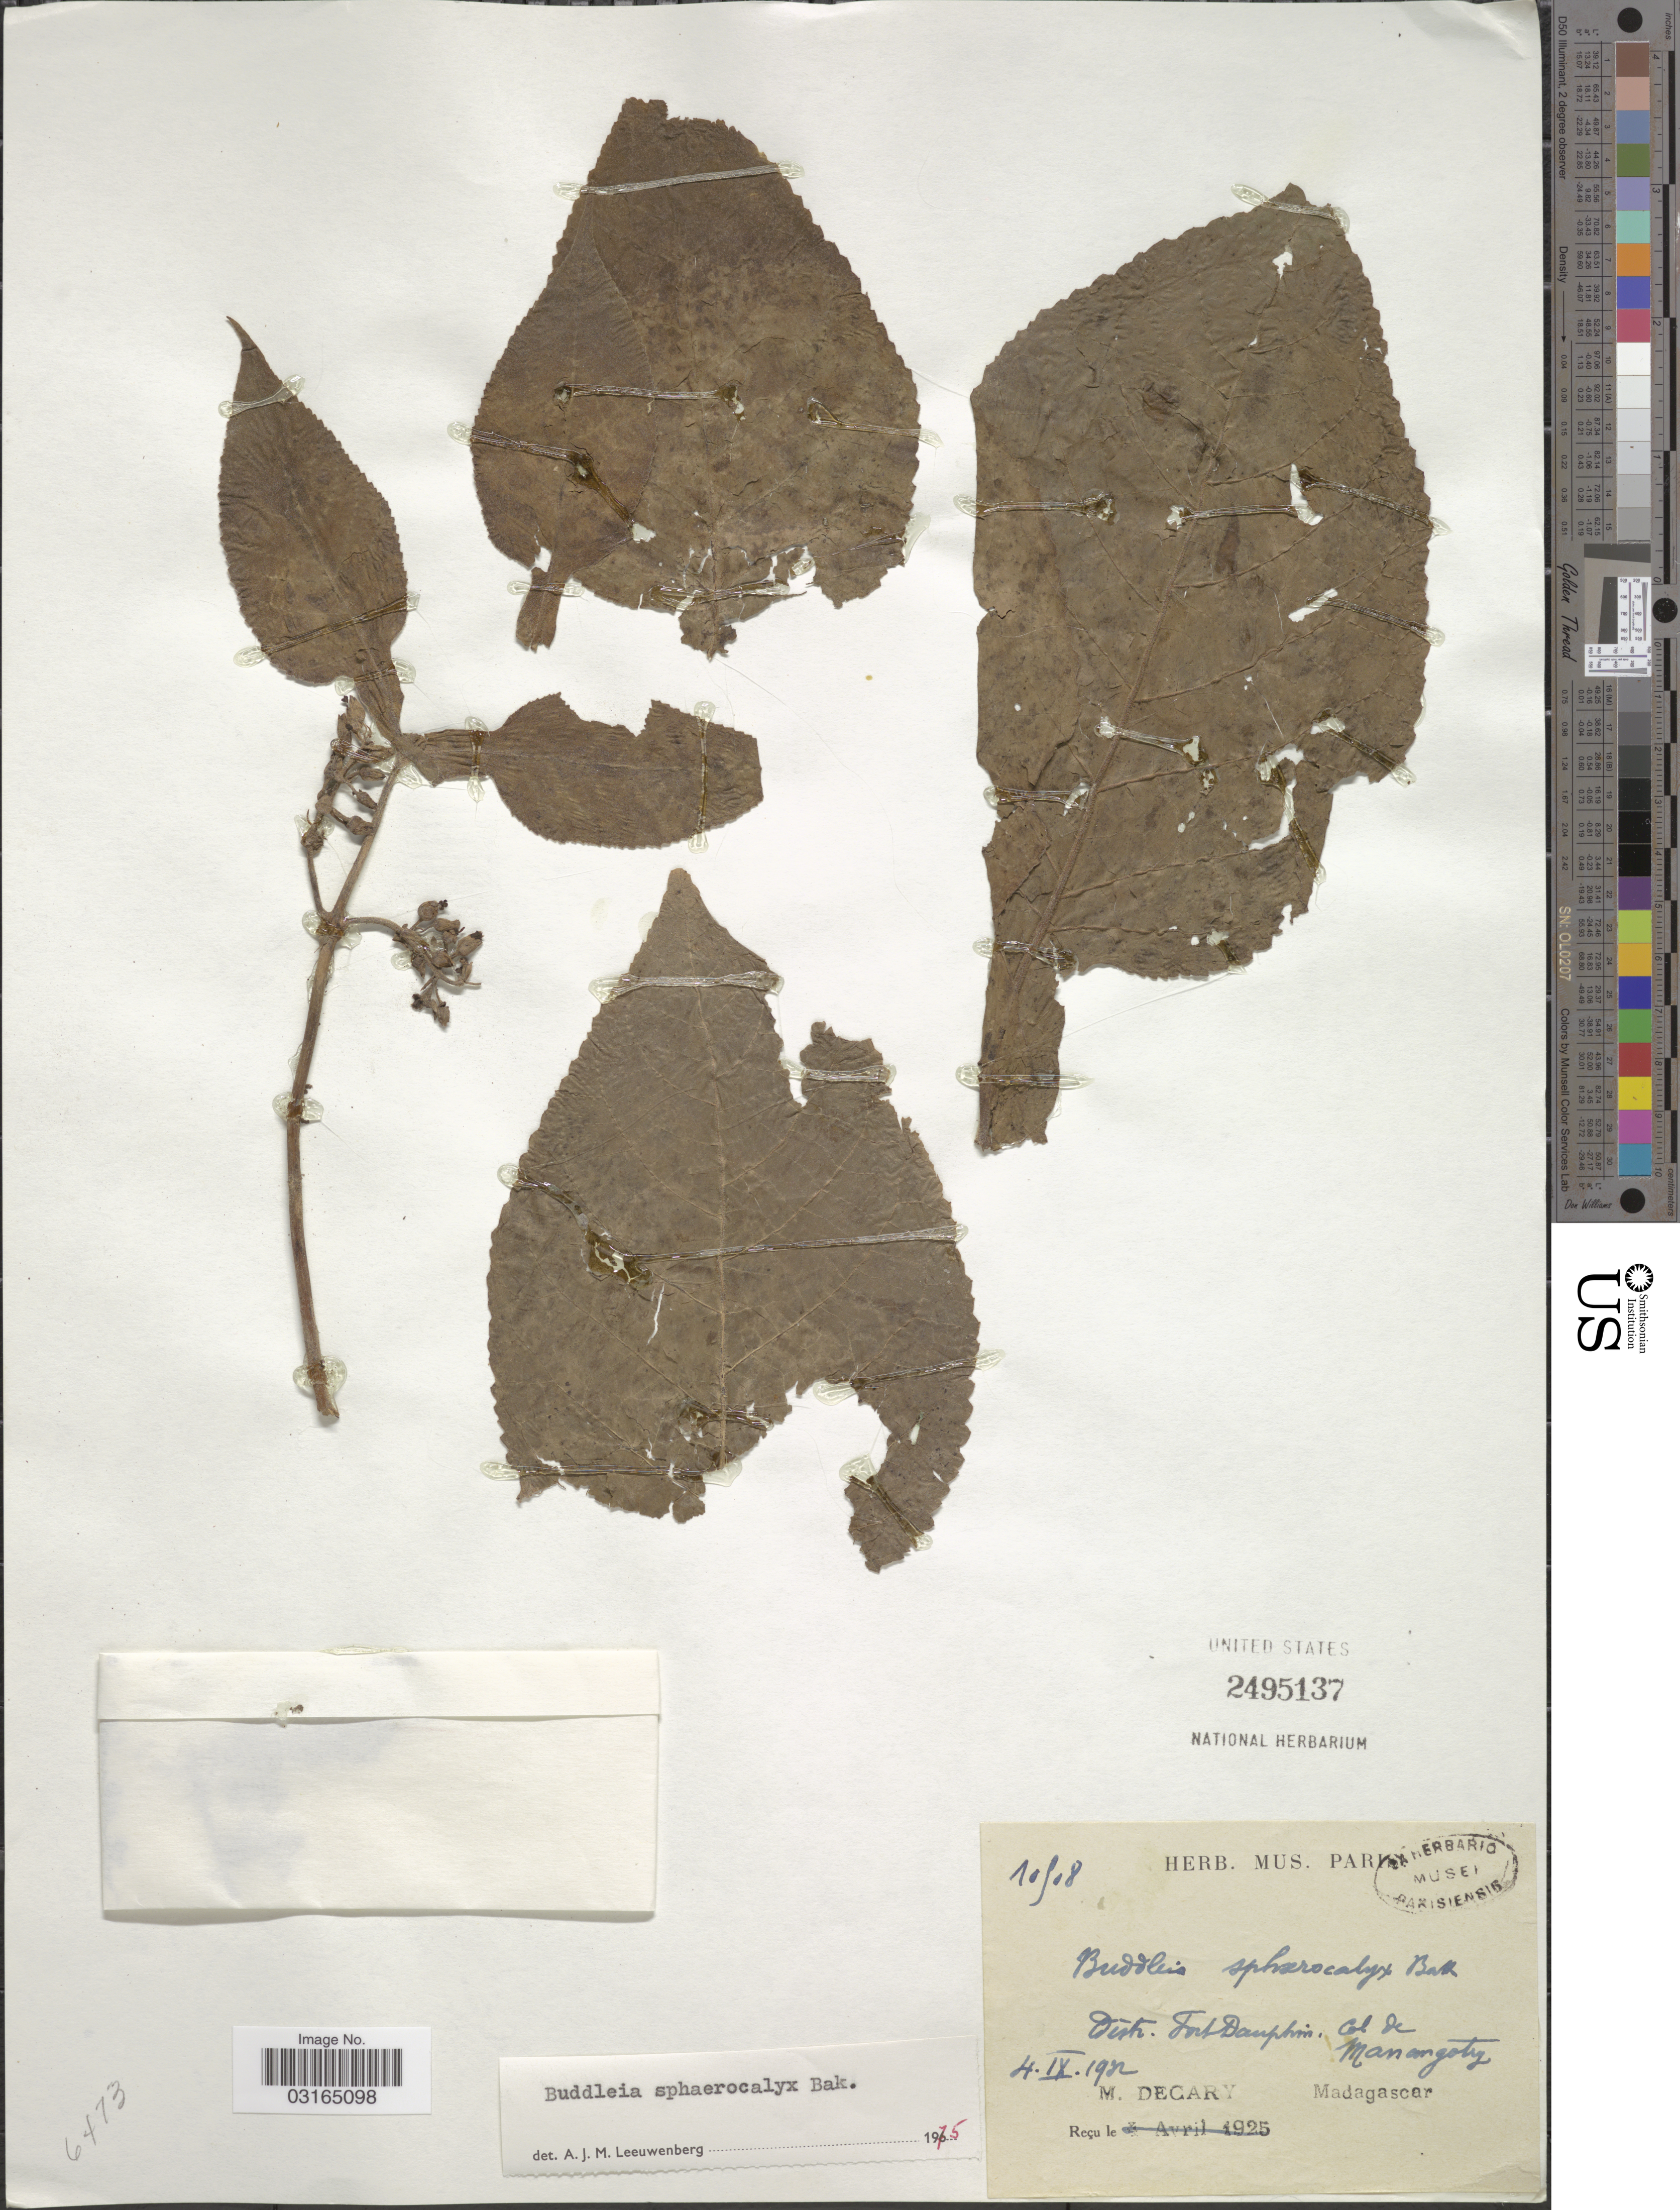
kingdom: Plantae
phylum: Tracheophyta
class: Magnoliopsida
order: Lamiales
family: Scrophulariaceae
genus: Buddleja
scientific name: Buddleja sphaerocalyx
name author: Baker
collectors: R. Decary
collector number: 10508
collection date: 1932-09-04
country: Madagascar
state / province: Anosy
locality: Distr. Fort Dauphin [Tôlanaro District], Col de Manangotry [Manangotry Pass]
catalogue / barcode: US 2495137